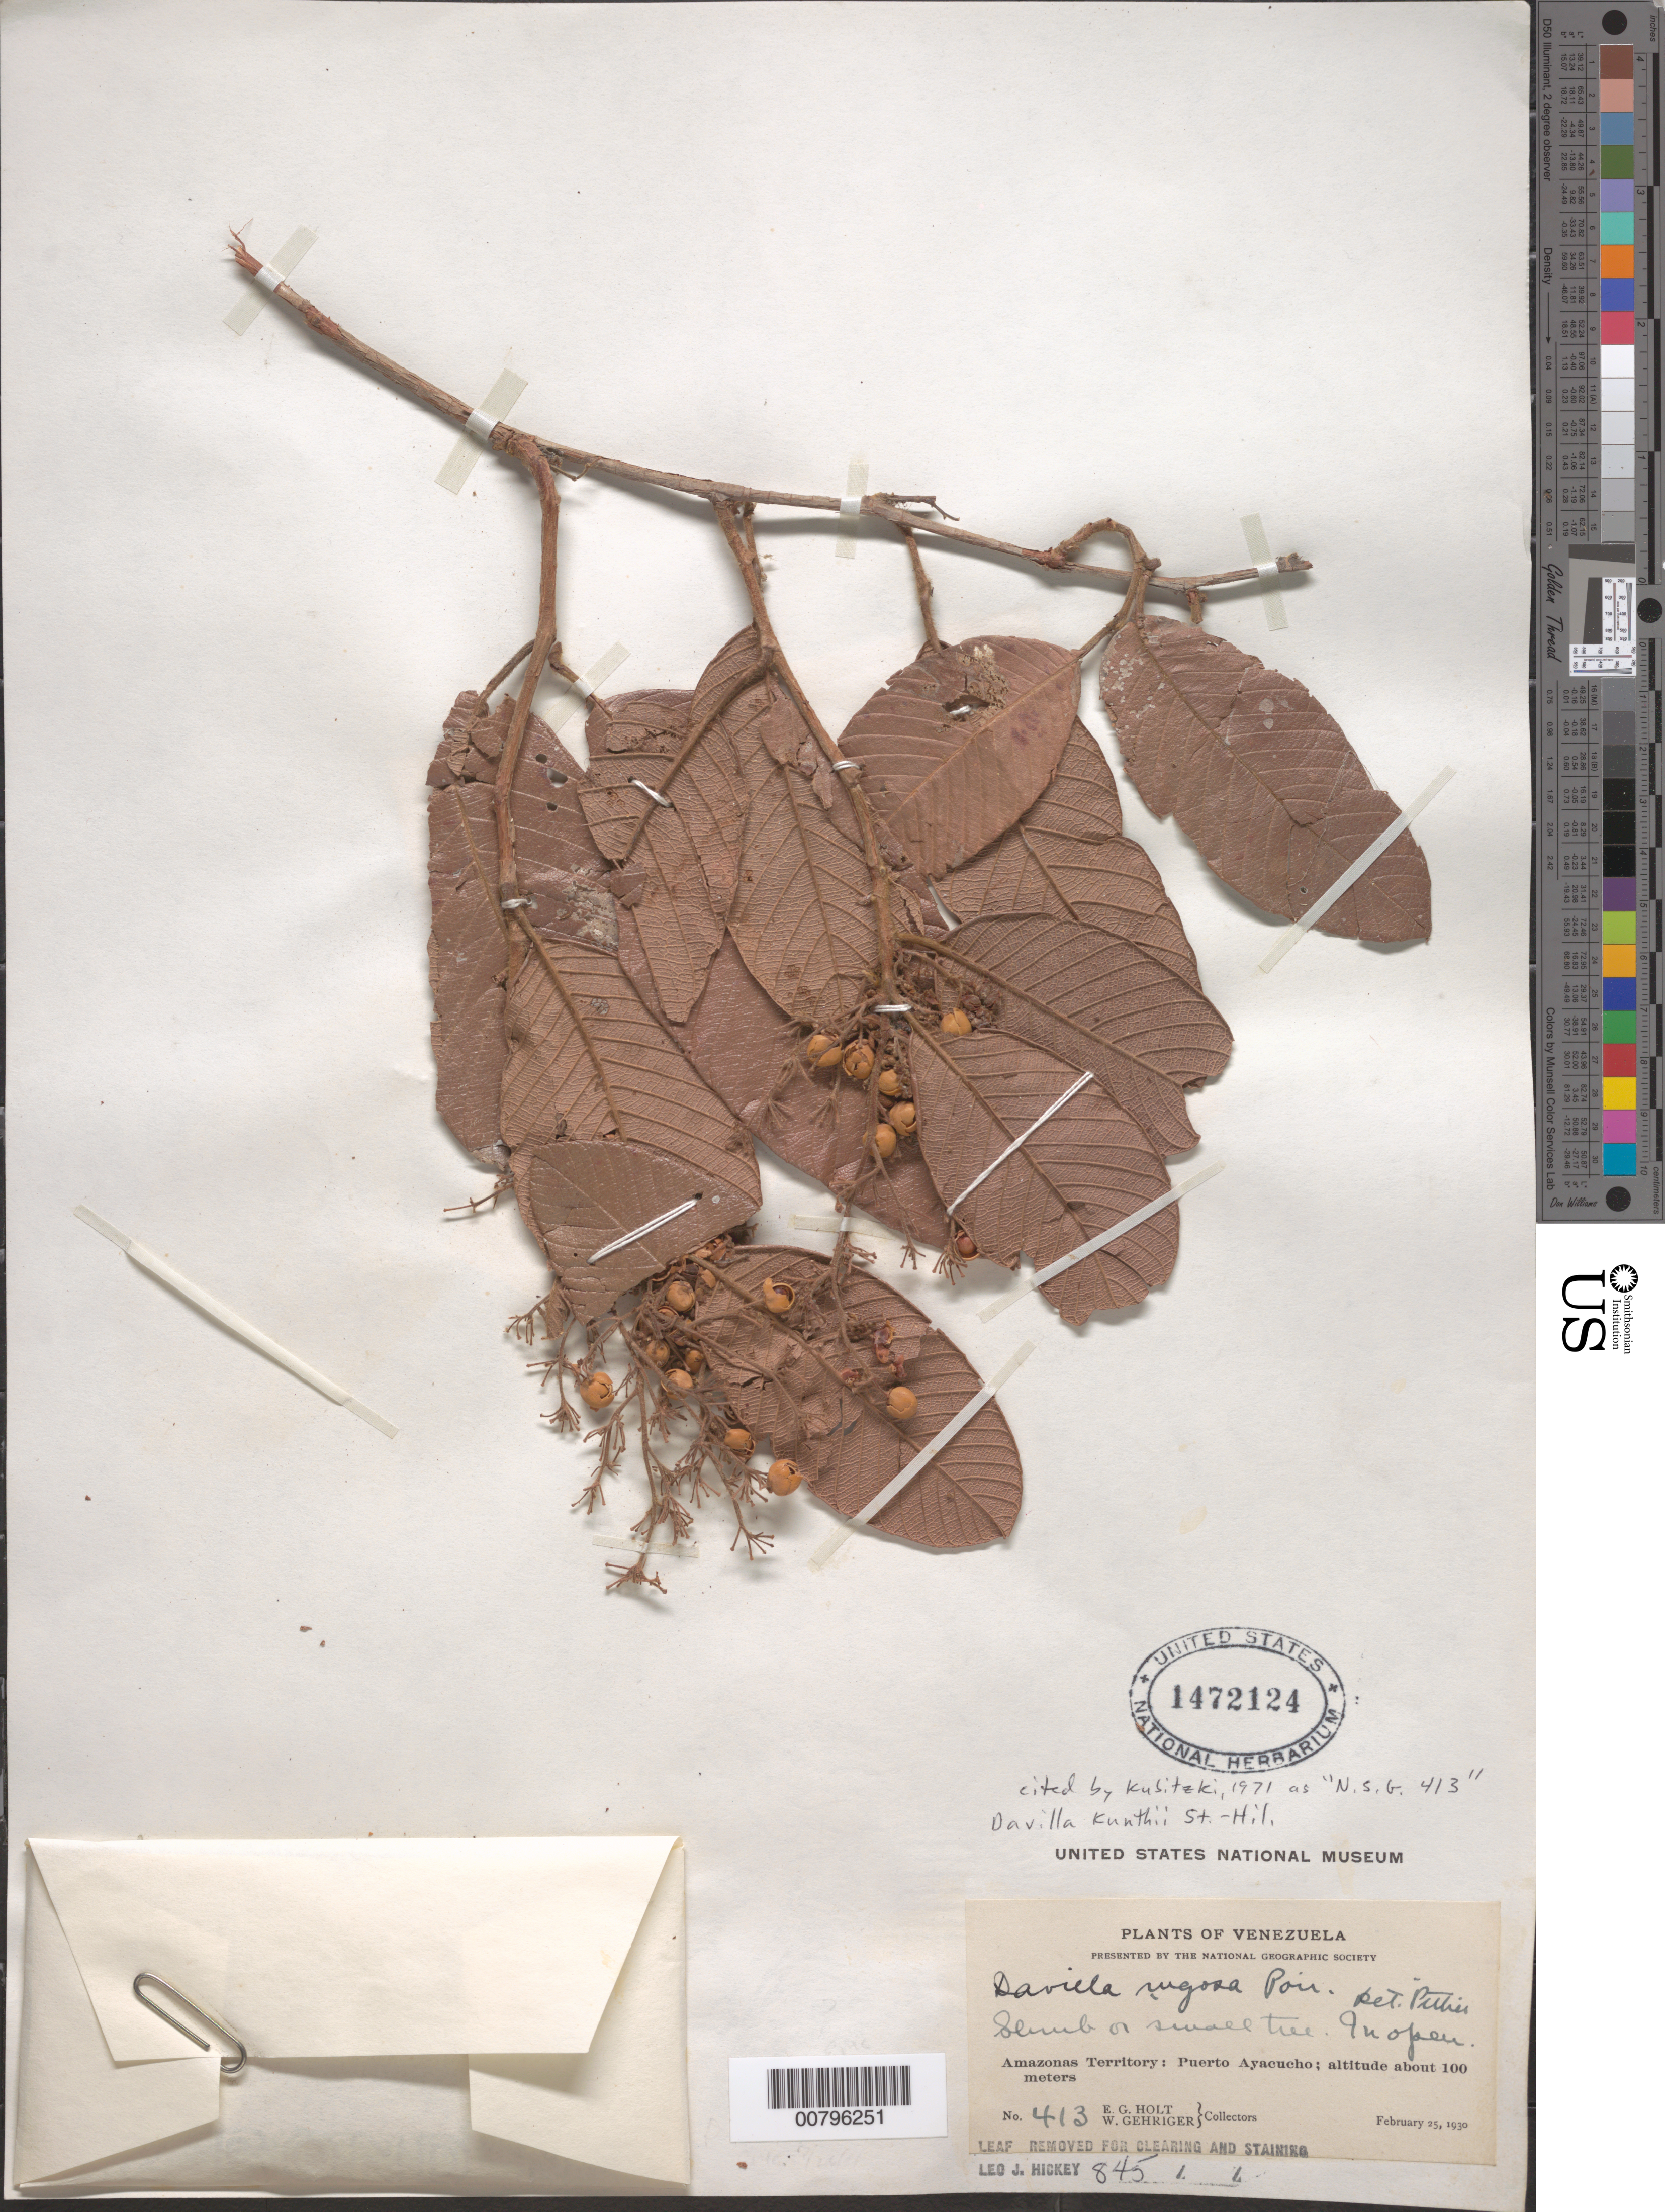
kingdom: Plantae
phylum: Tracheophyta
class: Magnoliopsida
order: Dilleniales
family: Dilleniaceae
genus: Davilla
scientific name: Davilla kunthii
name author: A. St.-Hil.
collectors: E. Holt & W. Gehriger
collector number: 413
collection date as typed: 25-Feb-30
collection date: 1930-02-25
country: Venezuela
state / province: Amazonas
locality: Puerto Ayacucho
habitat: In open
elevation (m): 100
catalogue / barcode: US 1472124